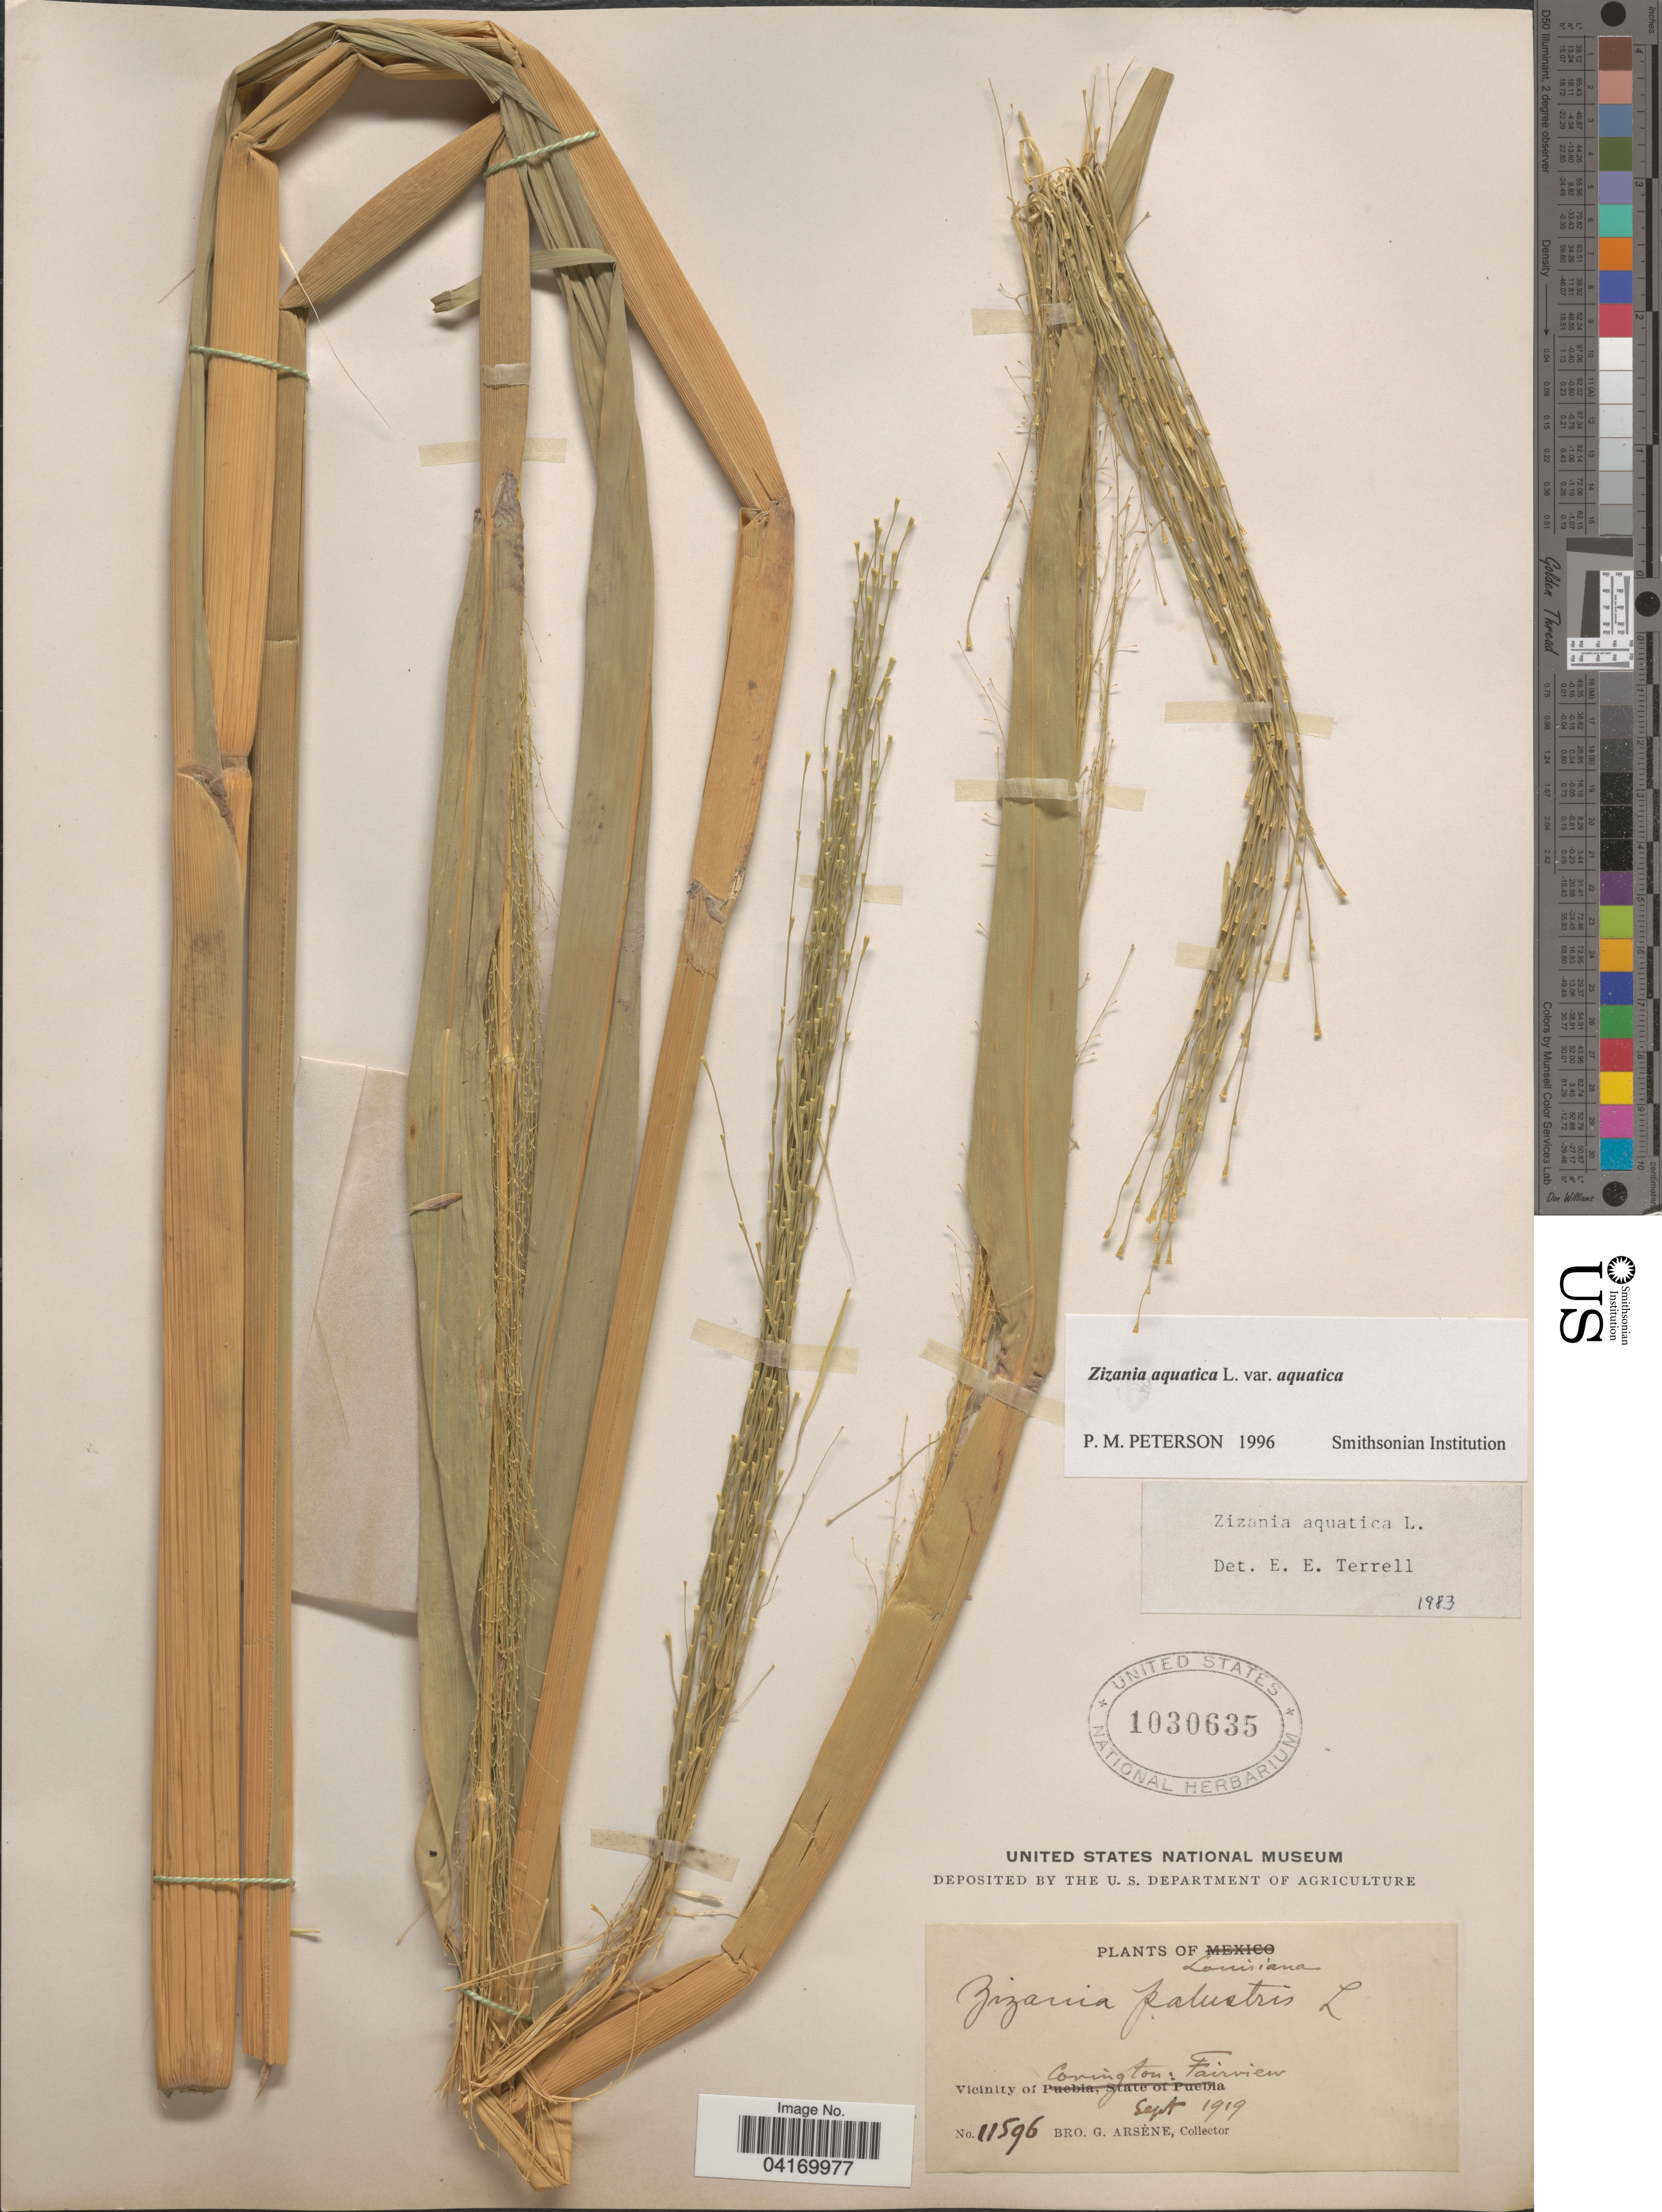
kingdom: Plantae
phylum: Tracheophyta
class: Liliopsida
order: Poales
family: Poaceae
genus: Zizania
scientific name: Zizania aquatica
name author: L.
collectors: Bro. G. Arsène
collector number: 11596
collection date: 1919-09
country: United States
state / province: Louisiana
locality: Vicinity of Covington: Fairview.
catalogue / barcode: US 1030635